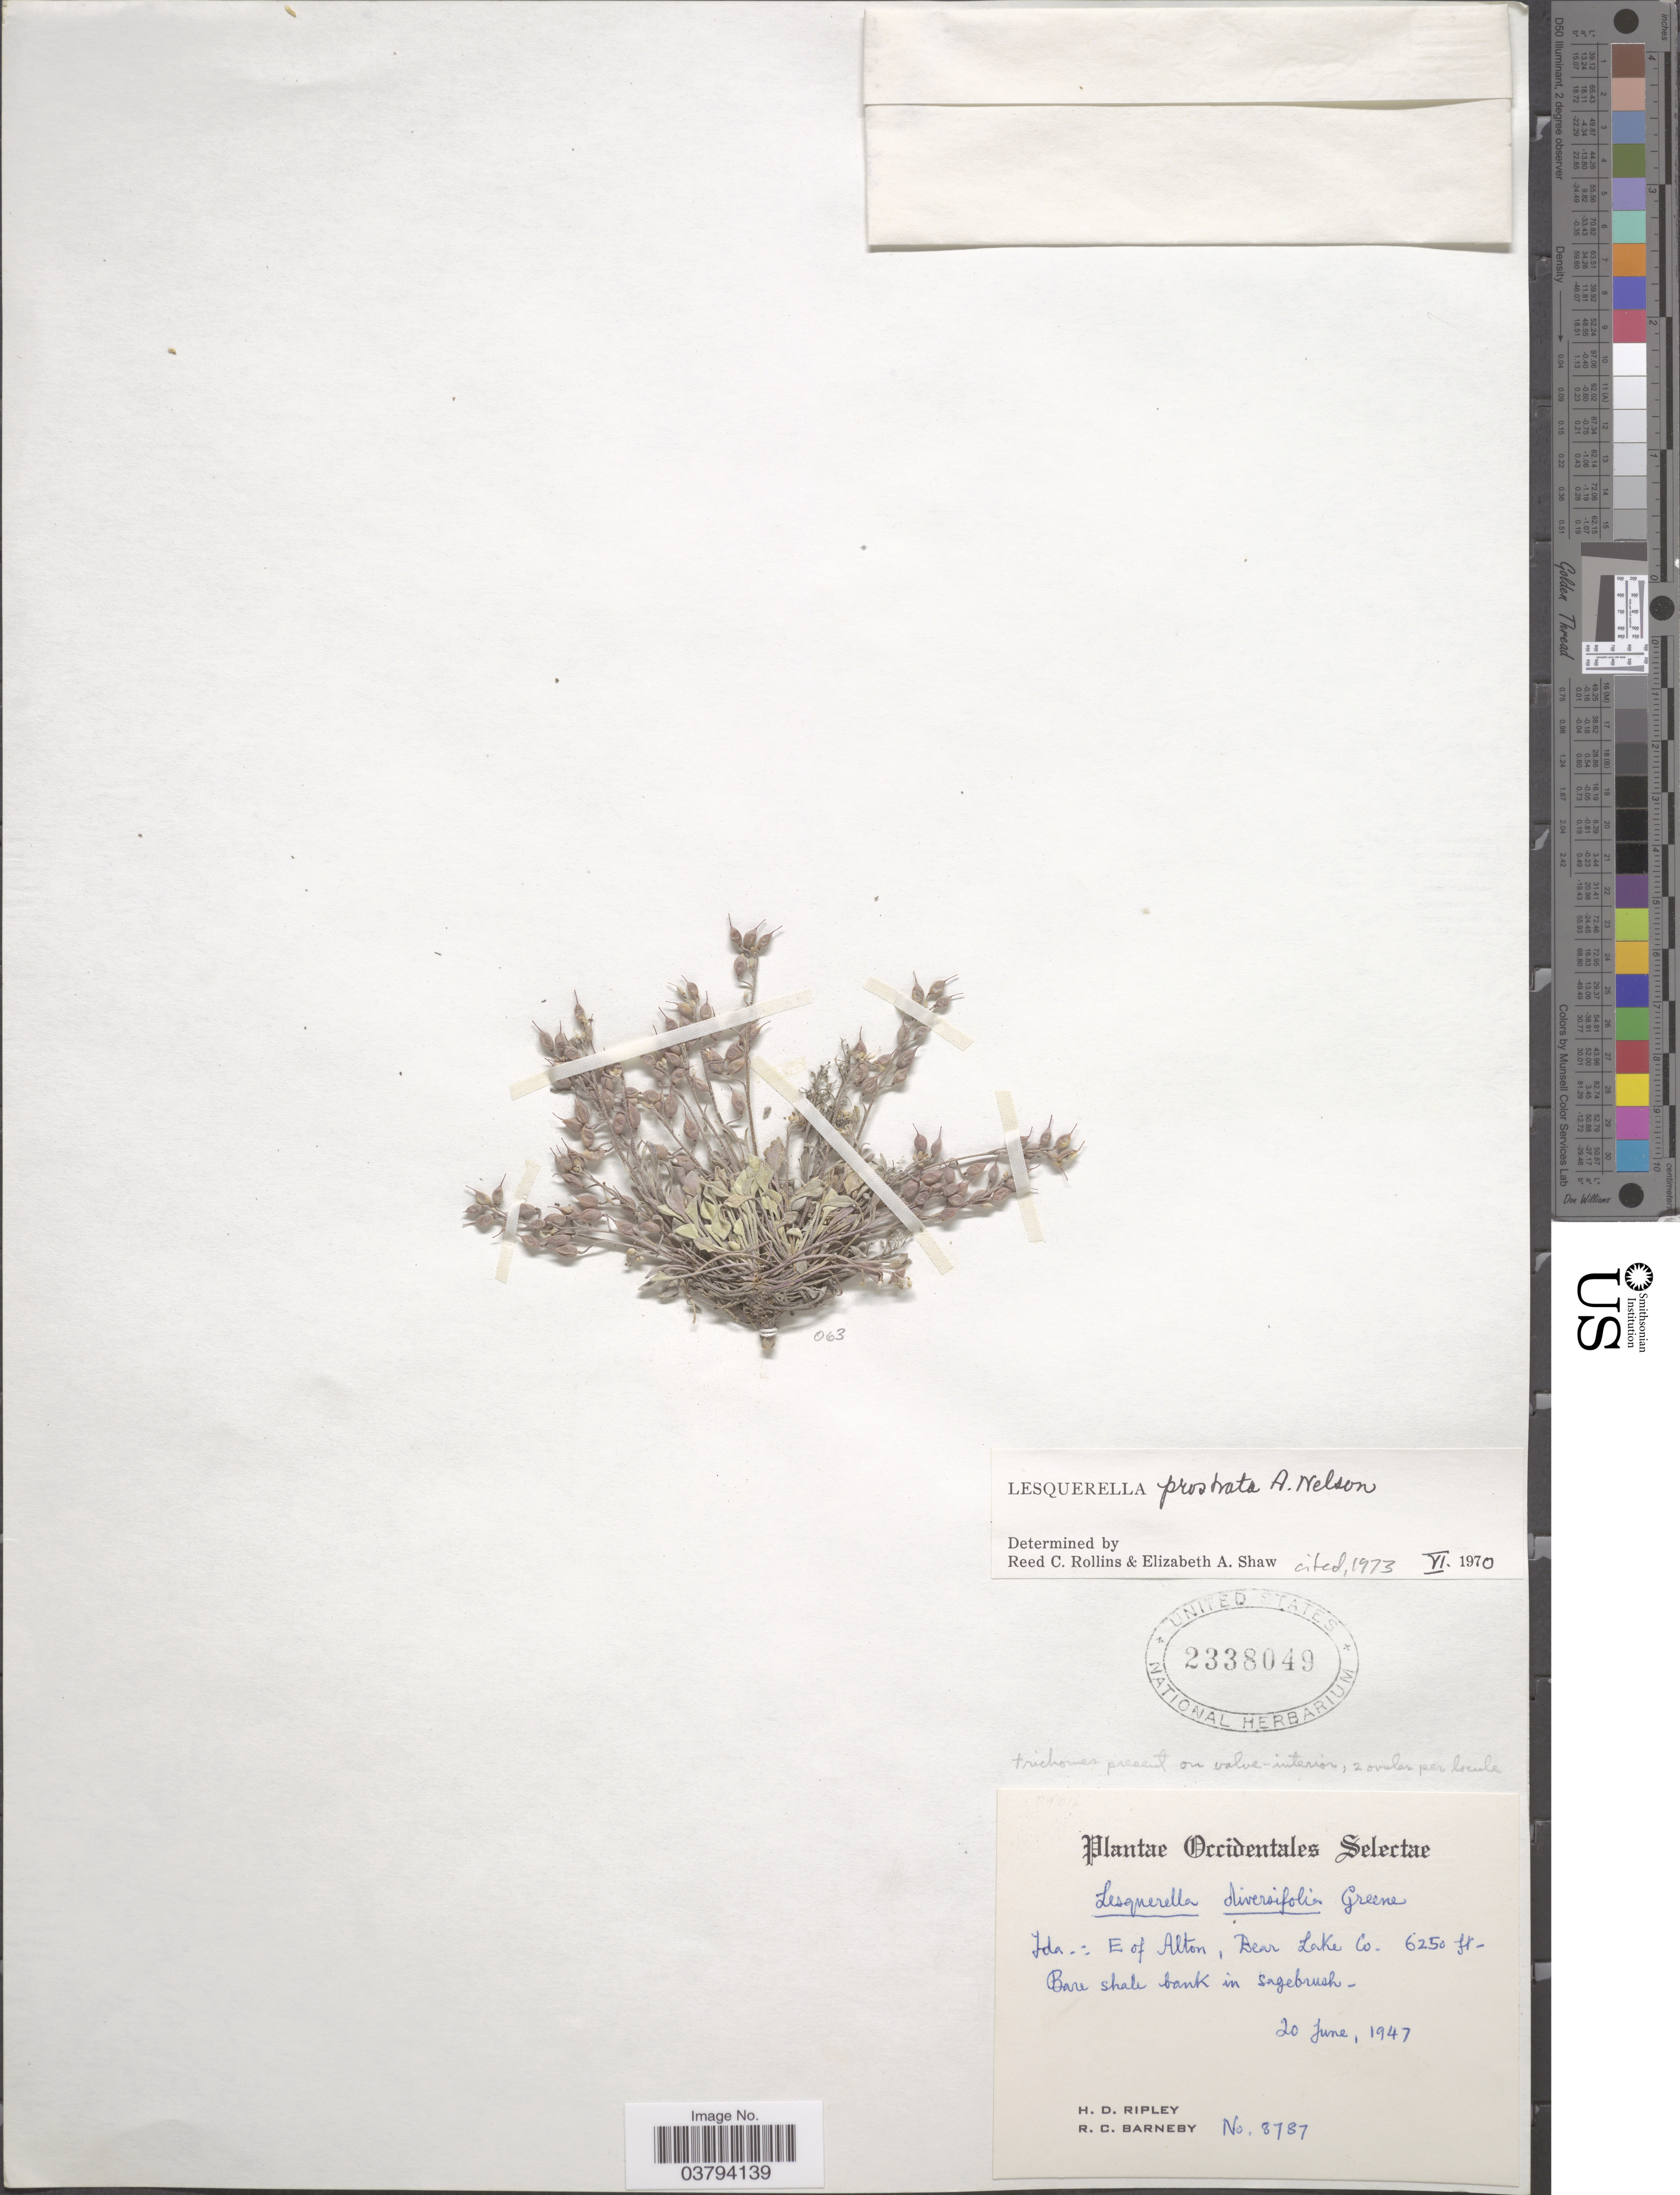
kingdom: Plantae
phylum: Tracheophyta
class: Magnoliopsida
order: Brassicales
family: Brassicaceae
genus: Lesquerella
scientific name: Lesquerella prostrata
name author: A. Nelson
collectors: H. Ripley & R. C. Barneby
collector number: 8787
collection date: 1947-06-20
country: United States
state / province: Idaho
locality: Occidentales Selectae. E of Alton, Bear Lake Co.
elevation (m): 1905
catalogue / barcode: US 2338049